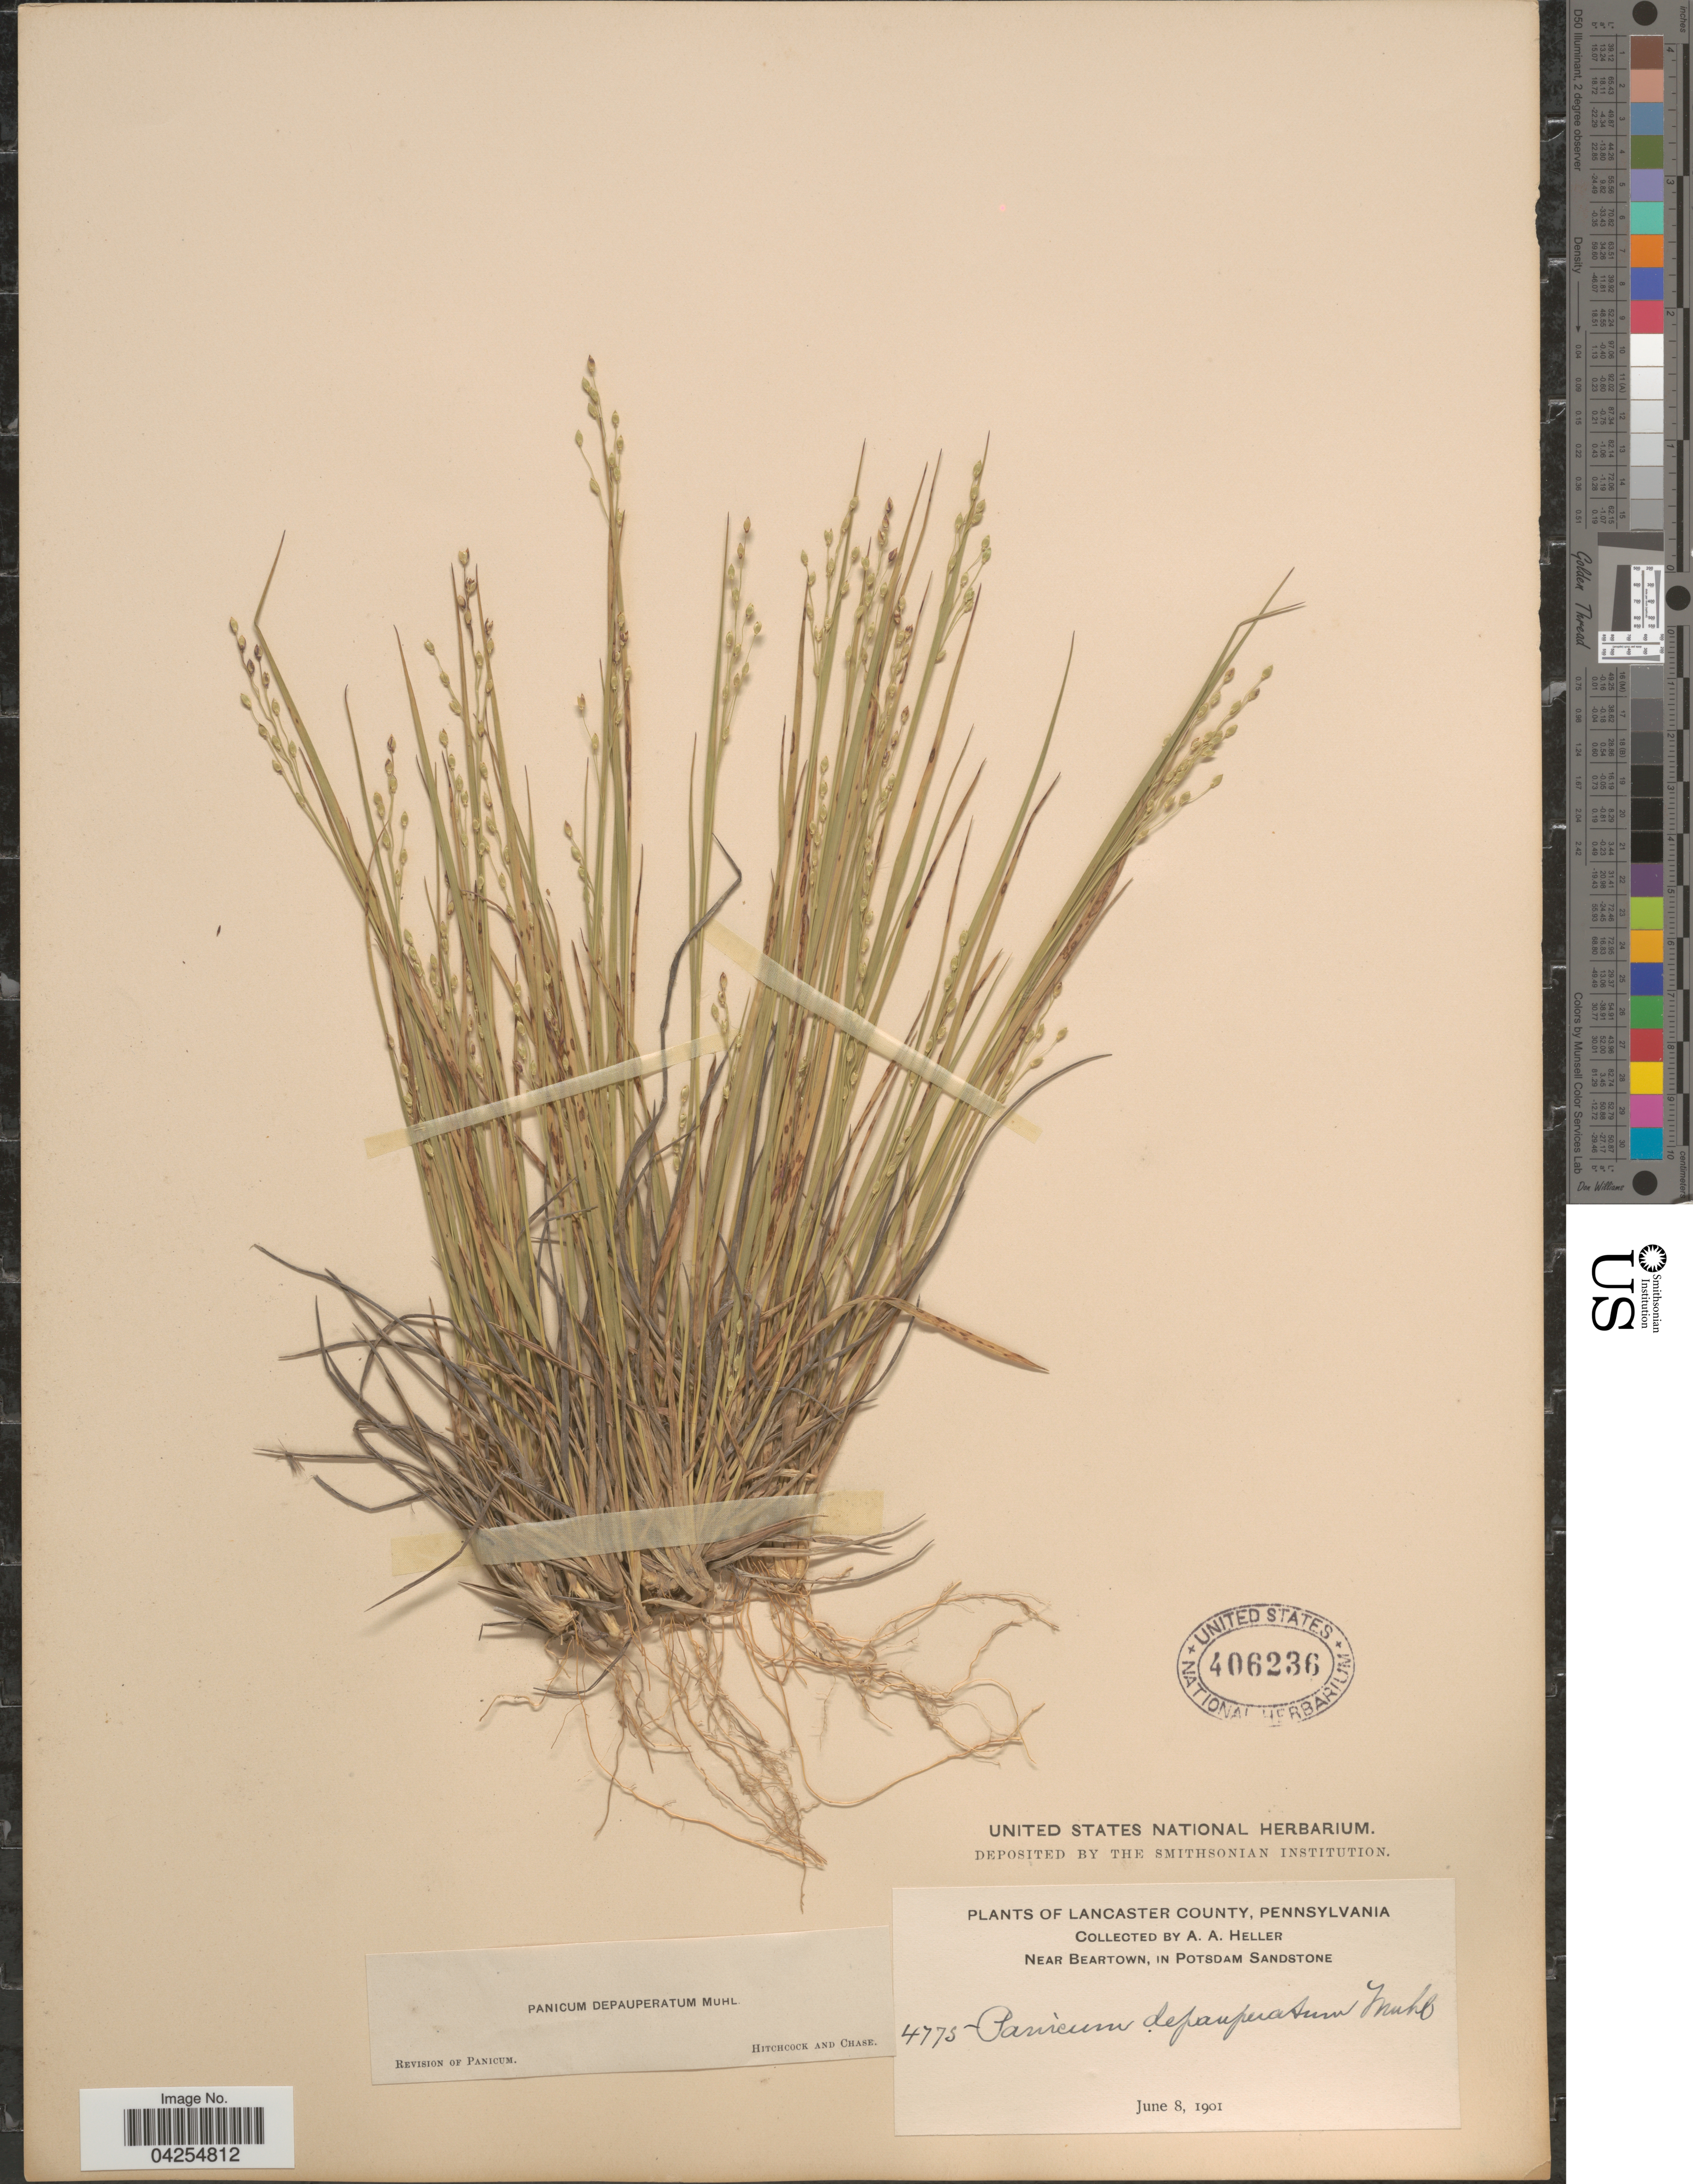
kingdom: Plantae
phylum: Tracheophyta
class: Liliopsida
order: Poales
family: Poaceae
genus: Dichanthelium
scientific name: Dichanthelium depauperatum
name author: (Muhl.) Gould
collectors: A. A. Heller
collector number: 4775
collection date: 1901-06-08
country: United States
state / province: Pennsylvania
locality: Lancaster County. Near Beartown, in Potsdam Sandstone.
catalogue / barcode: US 406236